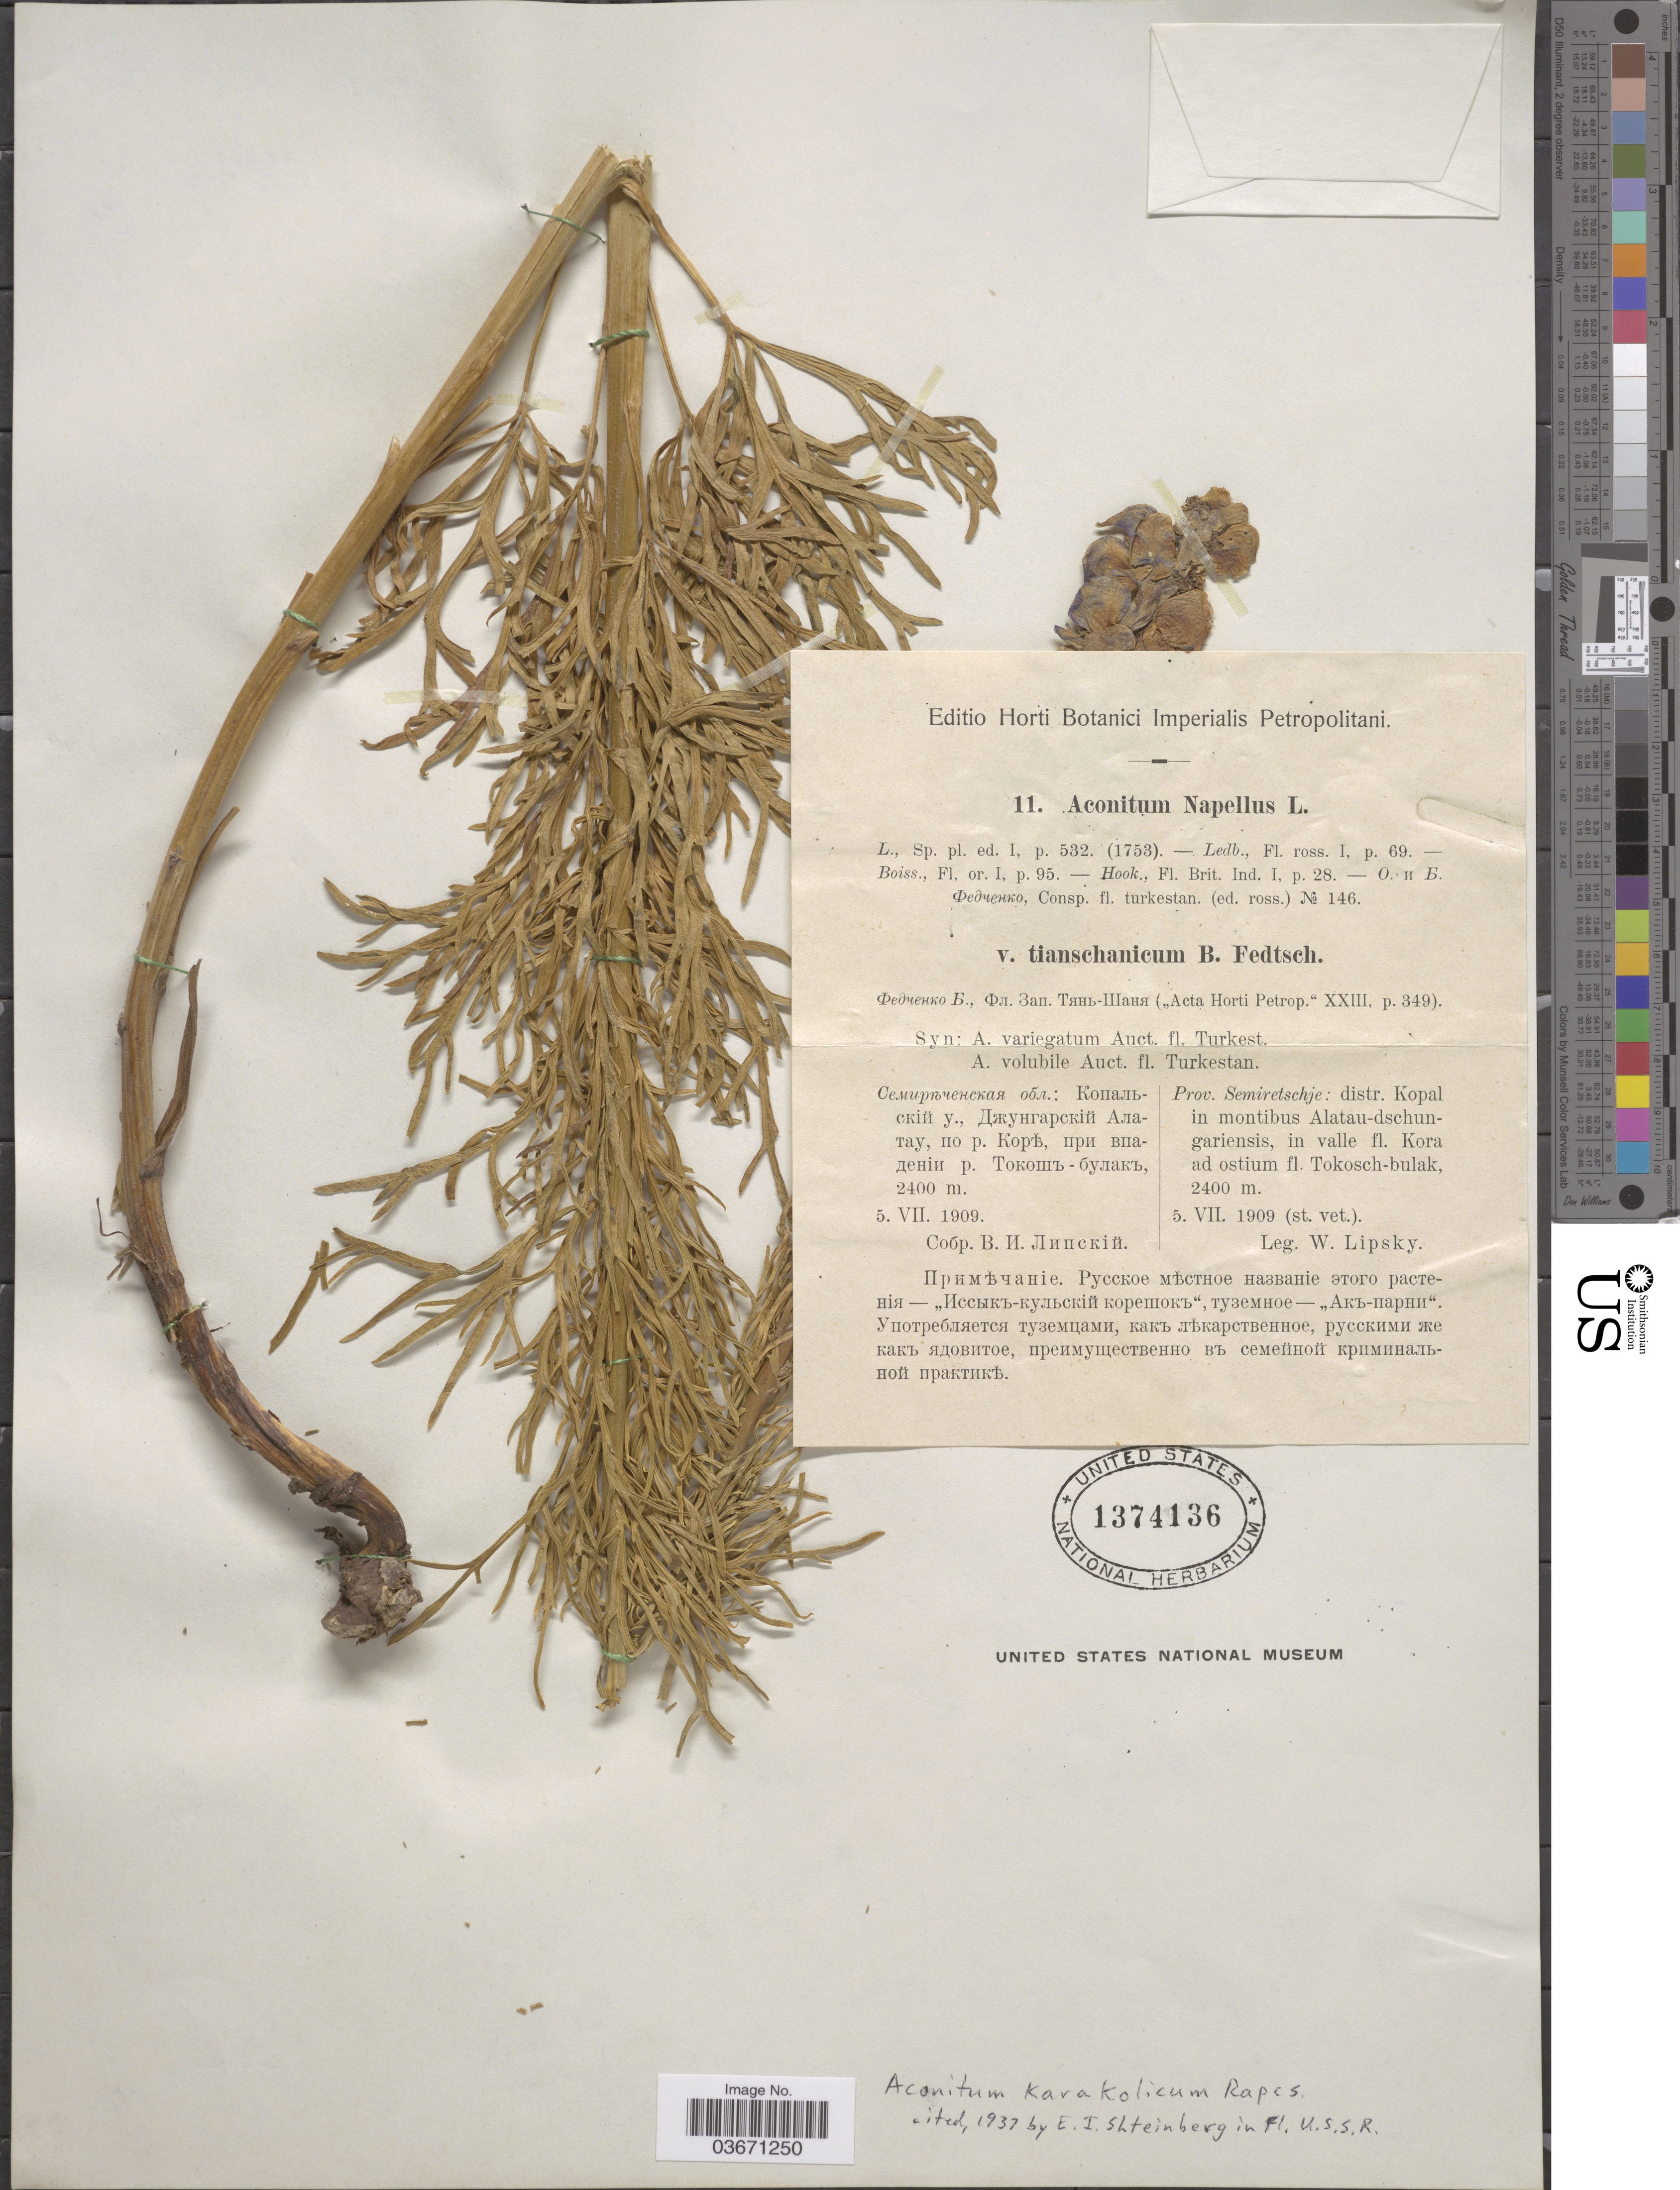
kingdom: Plantae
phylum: Tracheophyta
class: Magnoliopsida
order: Ranunculales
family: Ranunculaceae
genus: Aconitum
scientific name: Aconitum karakolicum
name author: Rapaics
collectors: W. Lipsky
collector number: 11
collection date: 1909-07-05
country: Kazakhstan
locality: Prov. Semiretschje: distr. Kopal in montibus Alatau-dschun-gariensis, in valle fl. Kora ad ostium fl. Tokosch-bulak.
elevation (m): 2400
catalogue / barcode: US 1374136